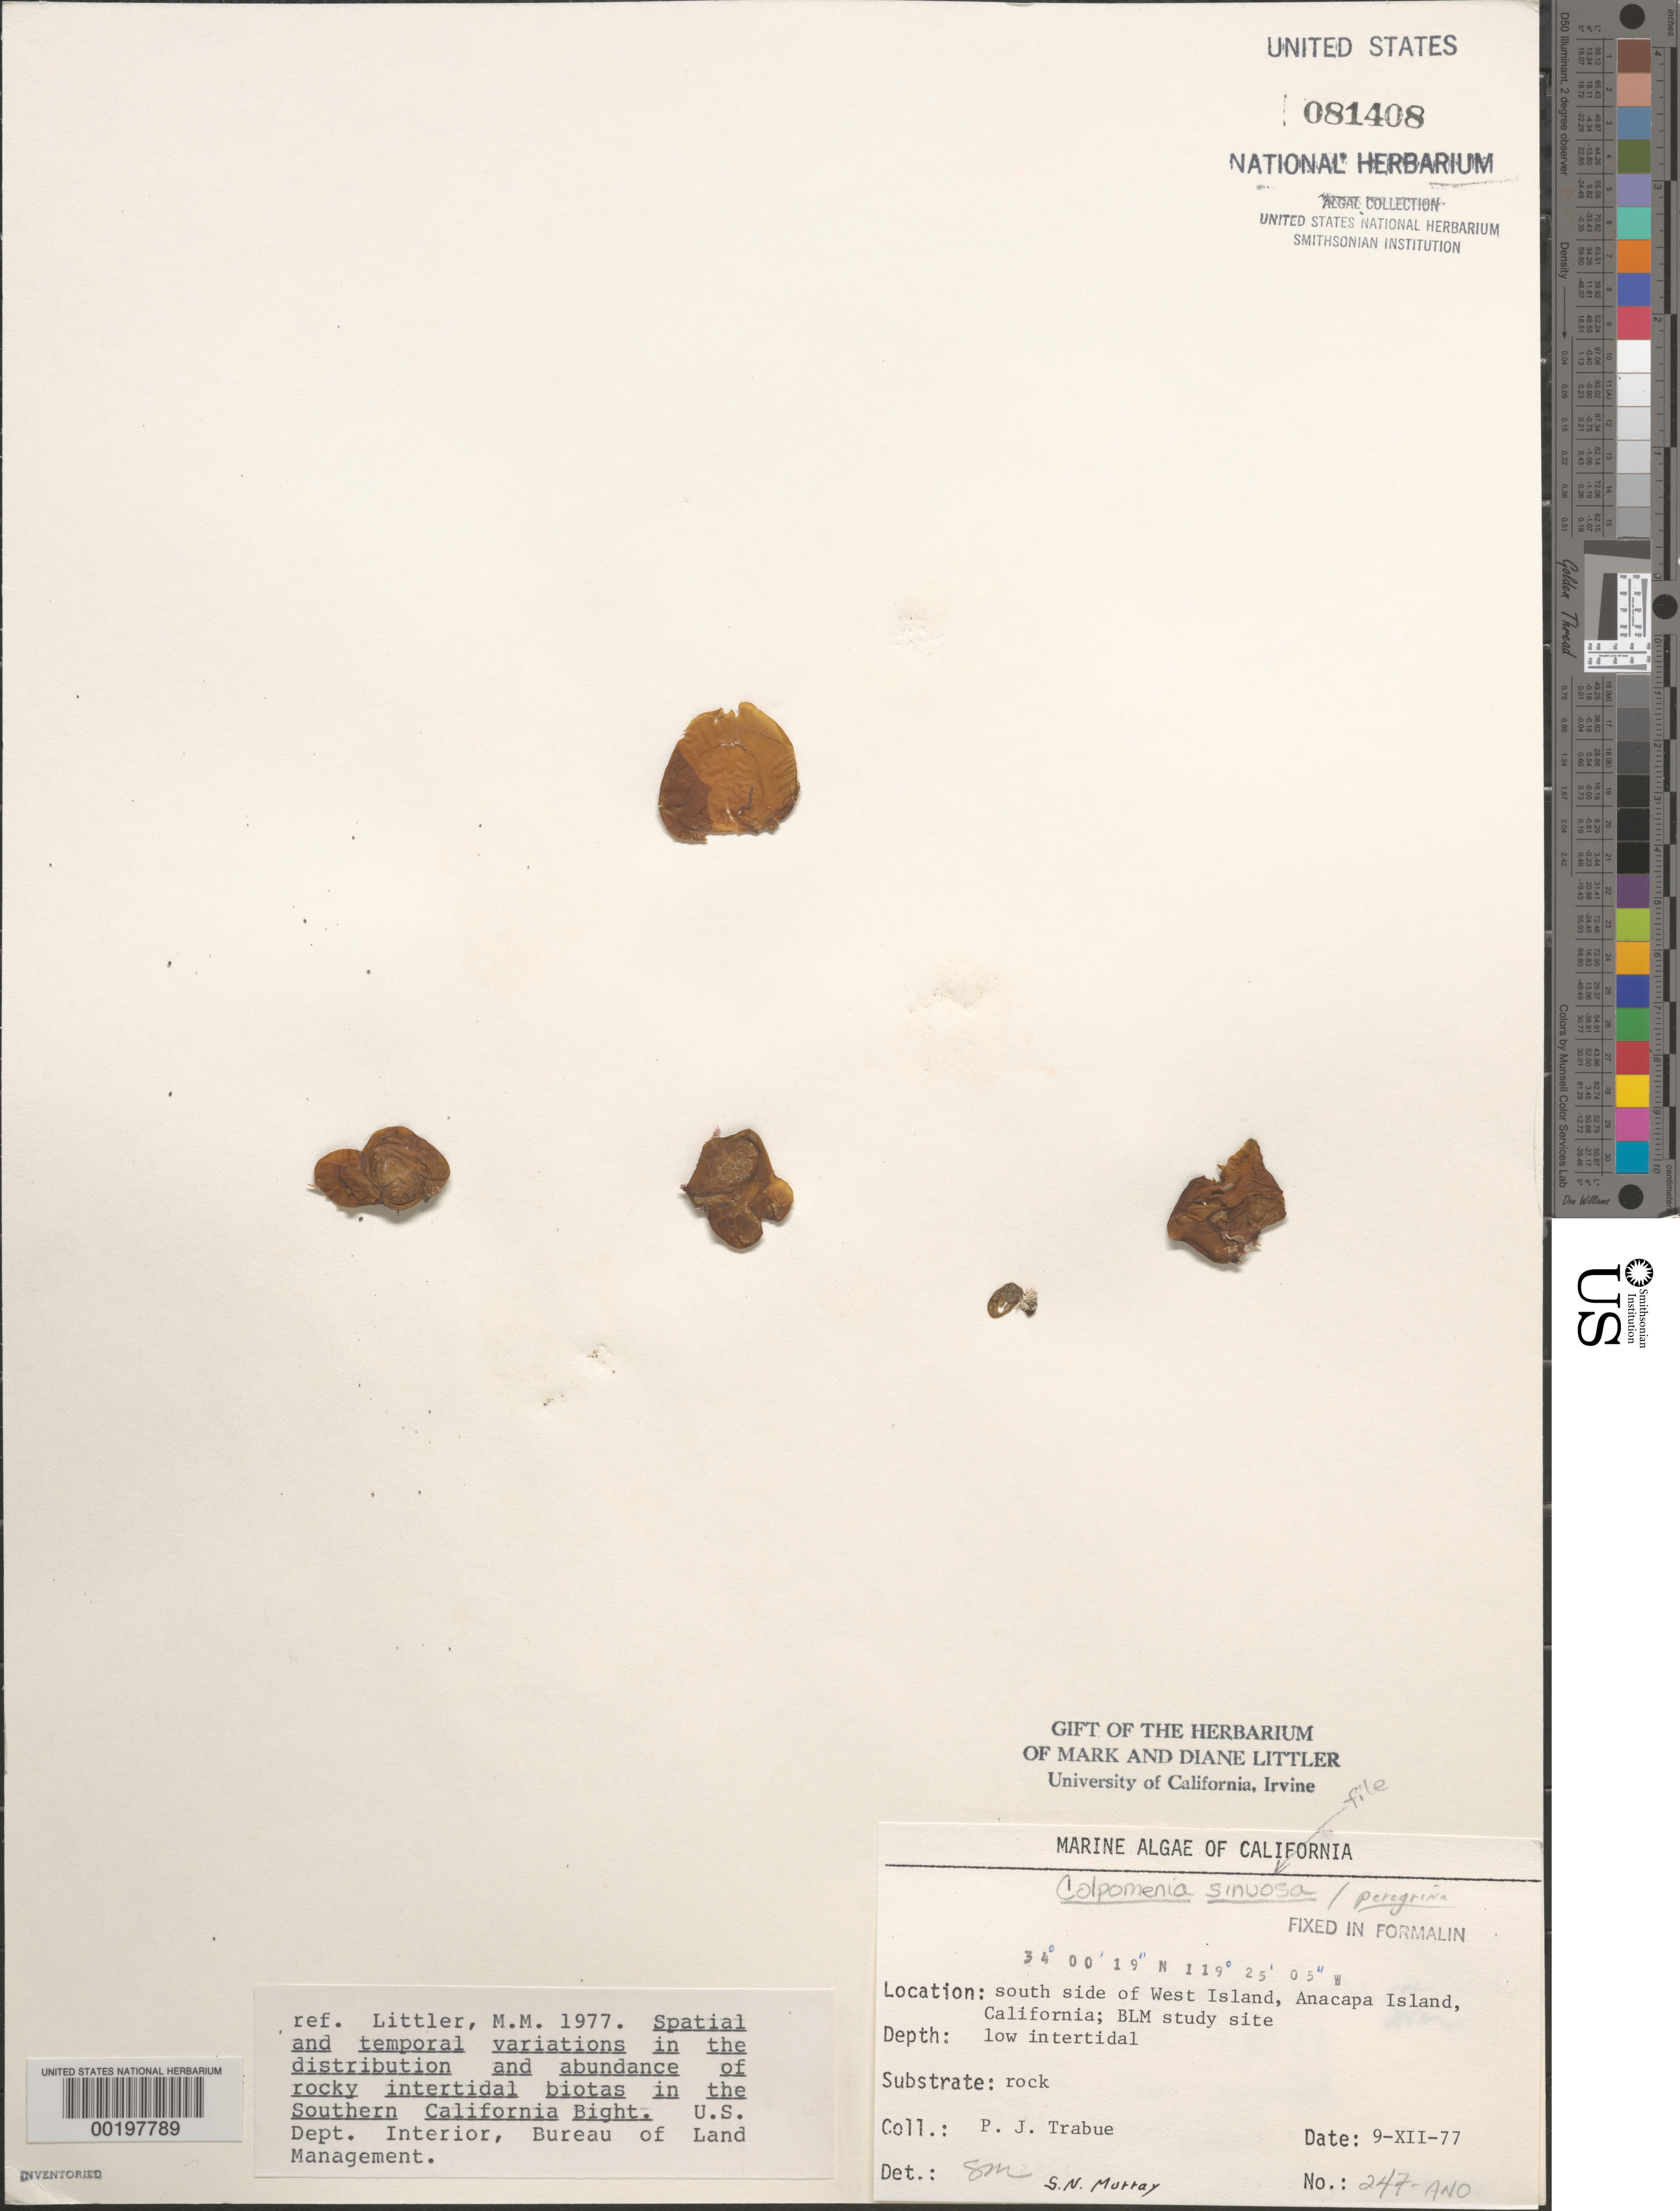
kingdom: Chromista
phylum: Ochrophyta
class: Phaeophyceae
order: Scytosiphonales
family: Scytosiphonaceae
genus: Colpomenia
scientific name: Colpomenia sinuosa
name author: (K. Mert. ex Roth) Derbes & Solier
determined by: Murray, S. N.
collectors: P. J. Trabue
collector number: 247-ANO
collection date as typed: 09 Dec 1977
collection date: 1977-12-09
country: United States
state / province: California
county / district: Ventura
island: Anacapa Island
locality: South side of west island, near Cat Rock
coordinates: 34 00 19 N, 119 25 05 W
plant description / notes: BLM-SOCALBIGHT Rocky Intertidal Survey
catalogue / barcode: US 81408